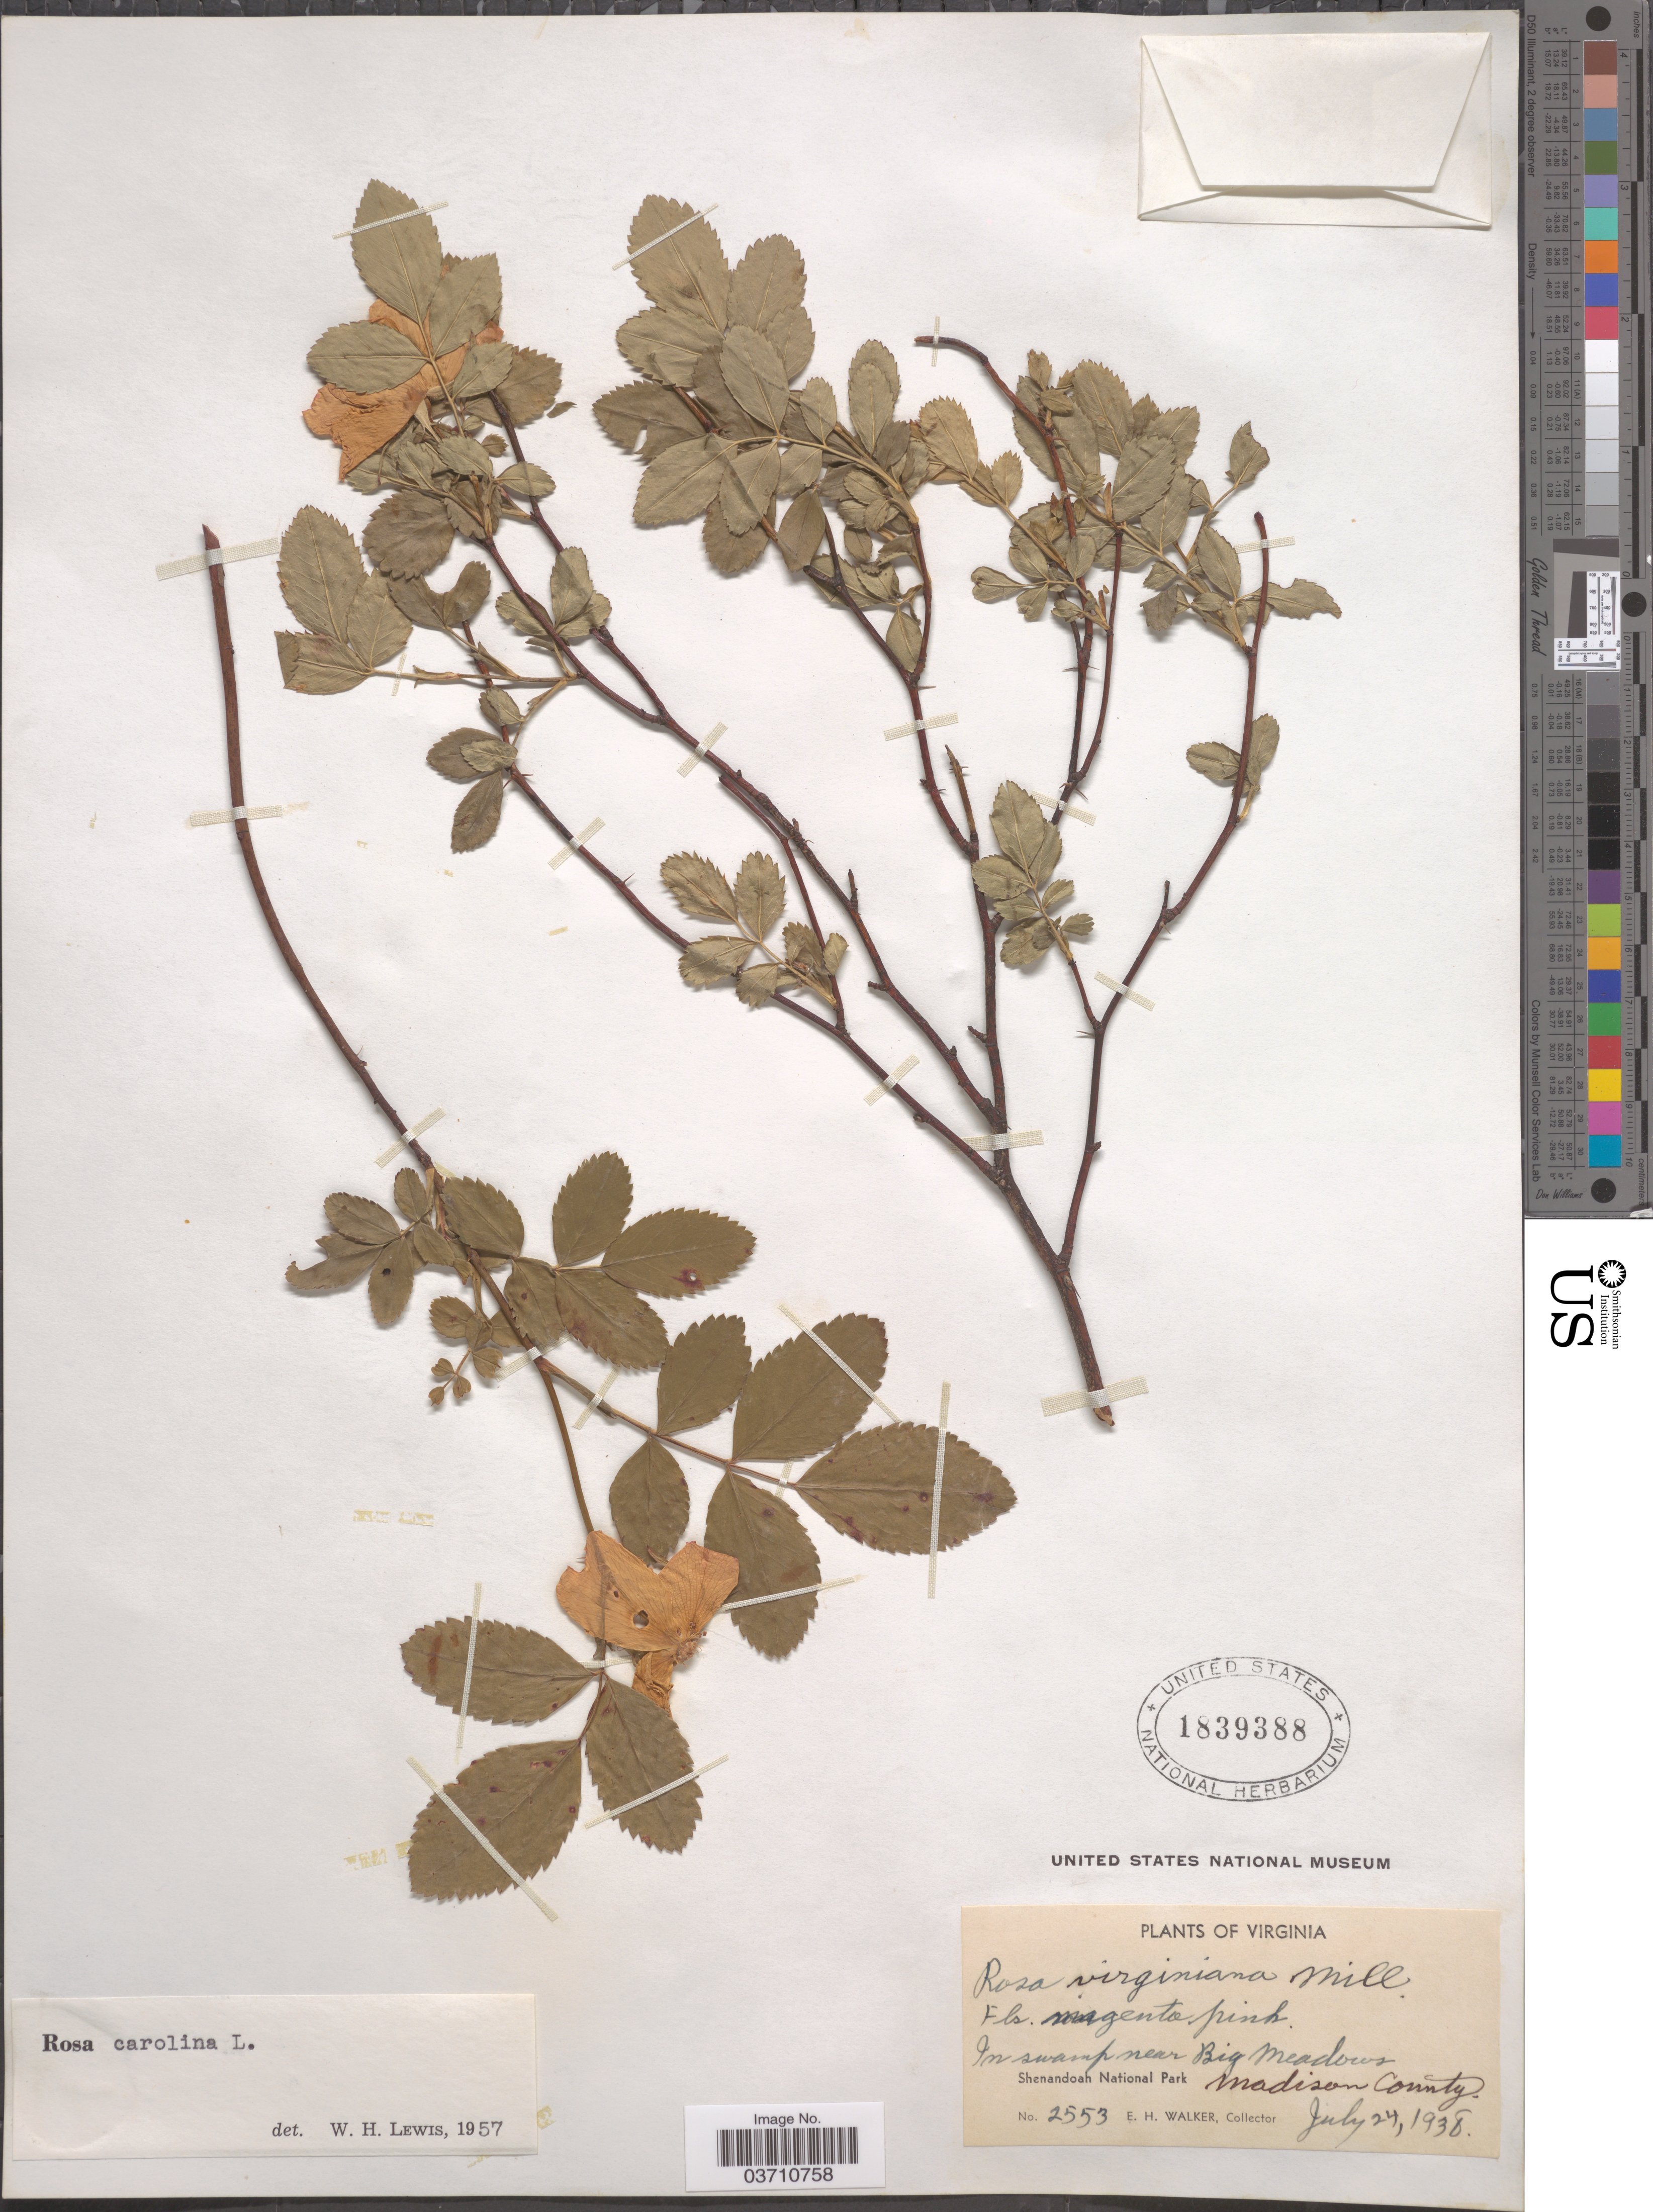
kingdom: Plantae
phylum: Tracheophyta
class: Magnoliopsida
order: Rosales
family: Rosaceae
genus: Rosa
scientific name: Rosa carolina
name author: L.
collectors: E. H. Walker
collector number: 2553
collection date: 1938-07-24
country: United States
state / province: Virginia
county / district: Madison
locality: In swamp near Big Meadows. Shenandoah National Park. Madison County.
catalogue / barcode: US 1839388